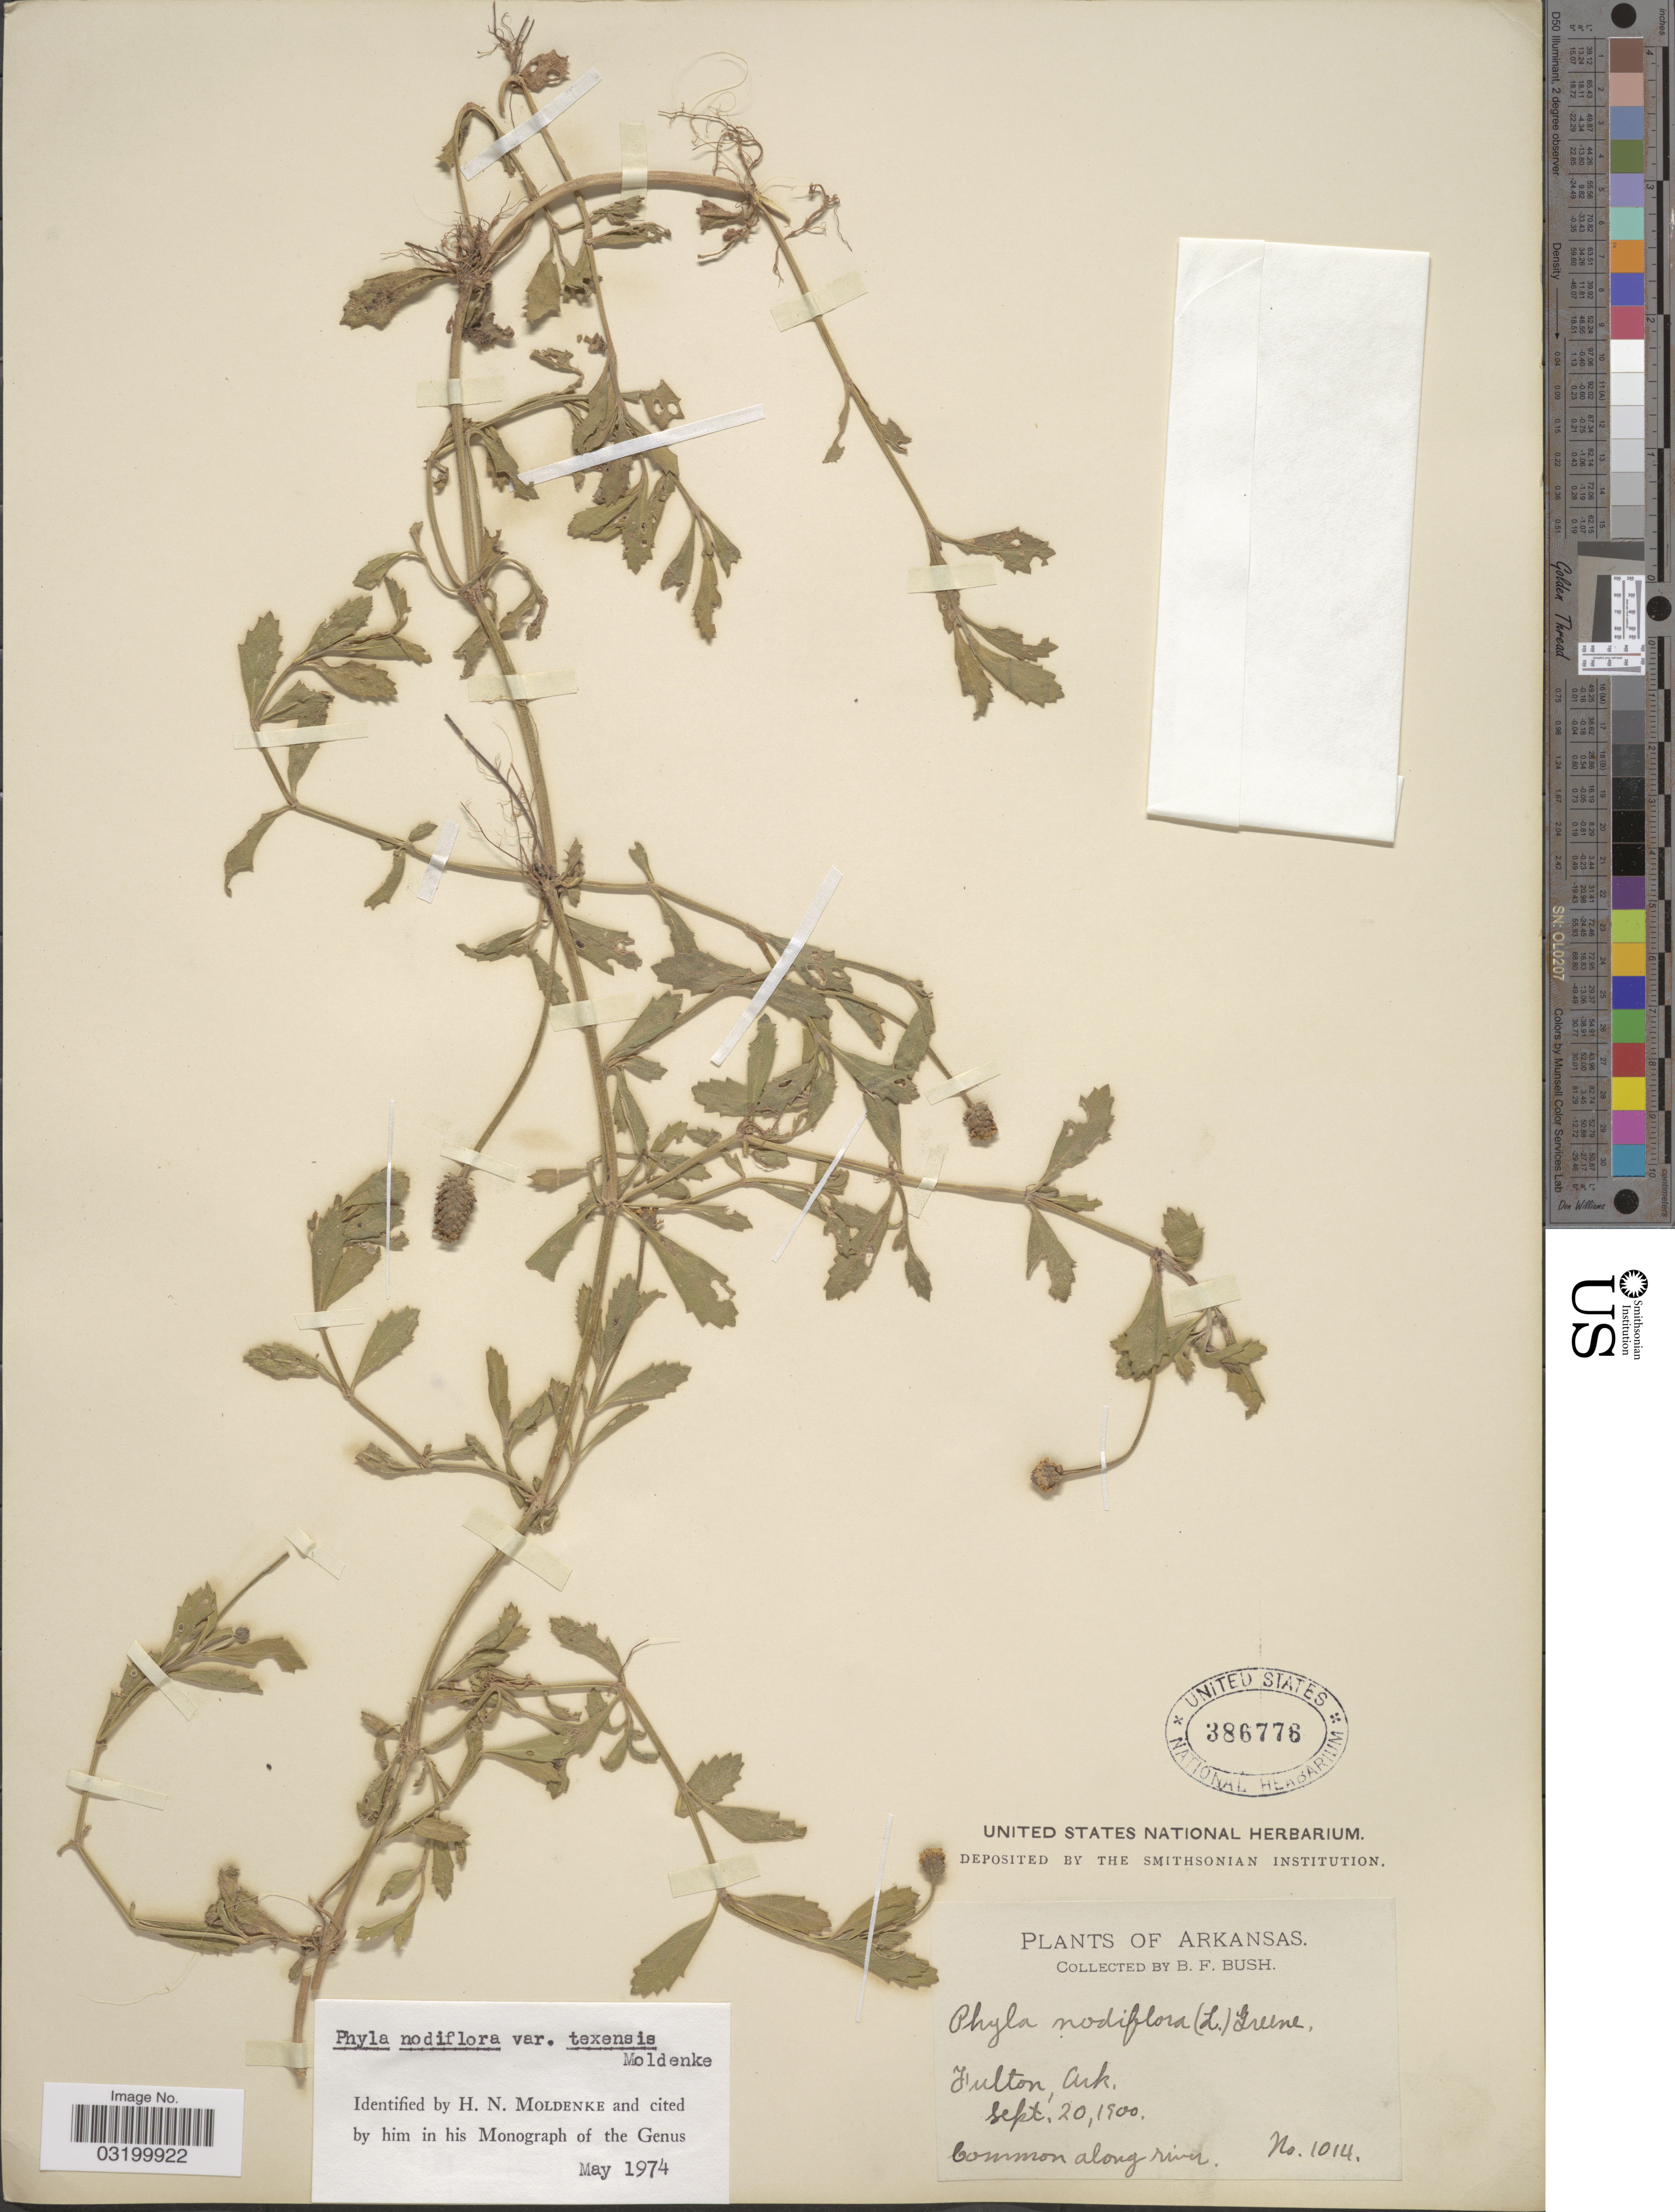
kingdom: Plantae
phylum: Tracheophyta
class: Magnoliopsida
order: Lamiales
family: Verbenaceae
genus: Phyla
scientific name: Phyla nodiflora var. texensis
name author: (L.) Greene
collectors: B. F. Bush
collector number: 1014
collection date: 1900-09-20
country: United States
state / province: Arkansas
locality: Fulton.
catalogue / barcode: US 386776